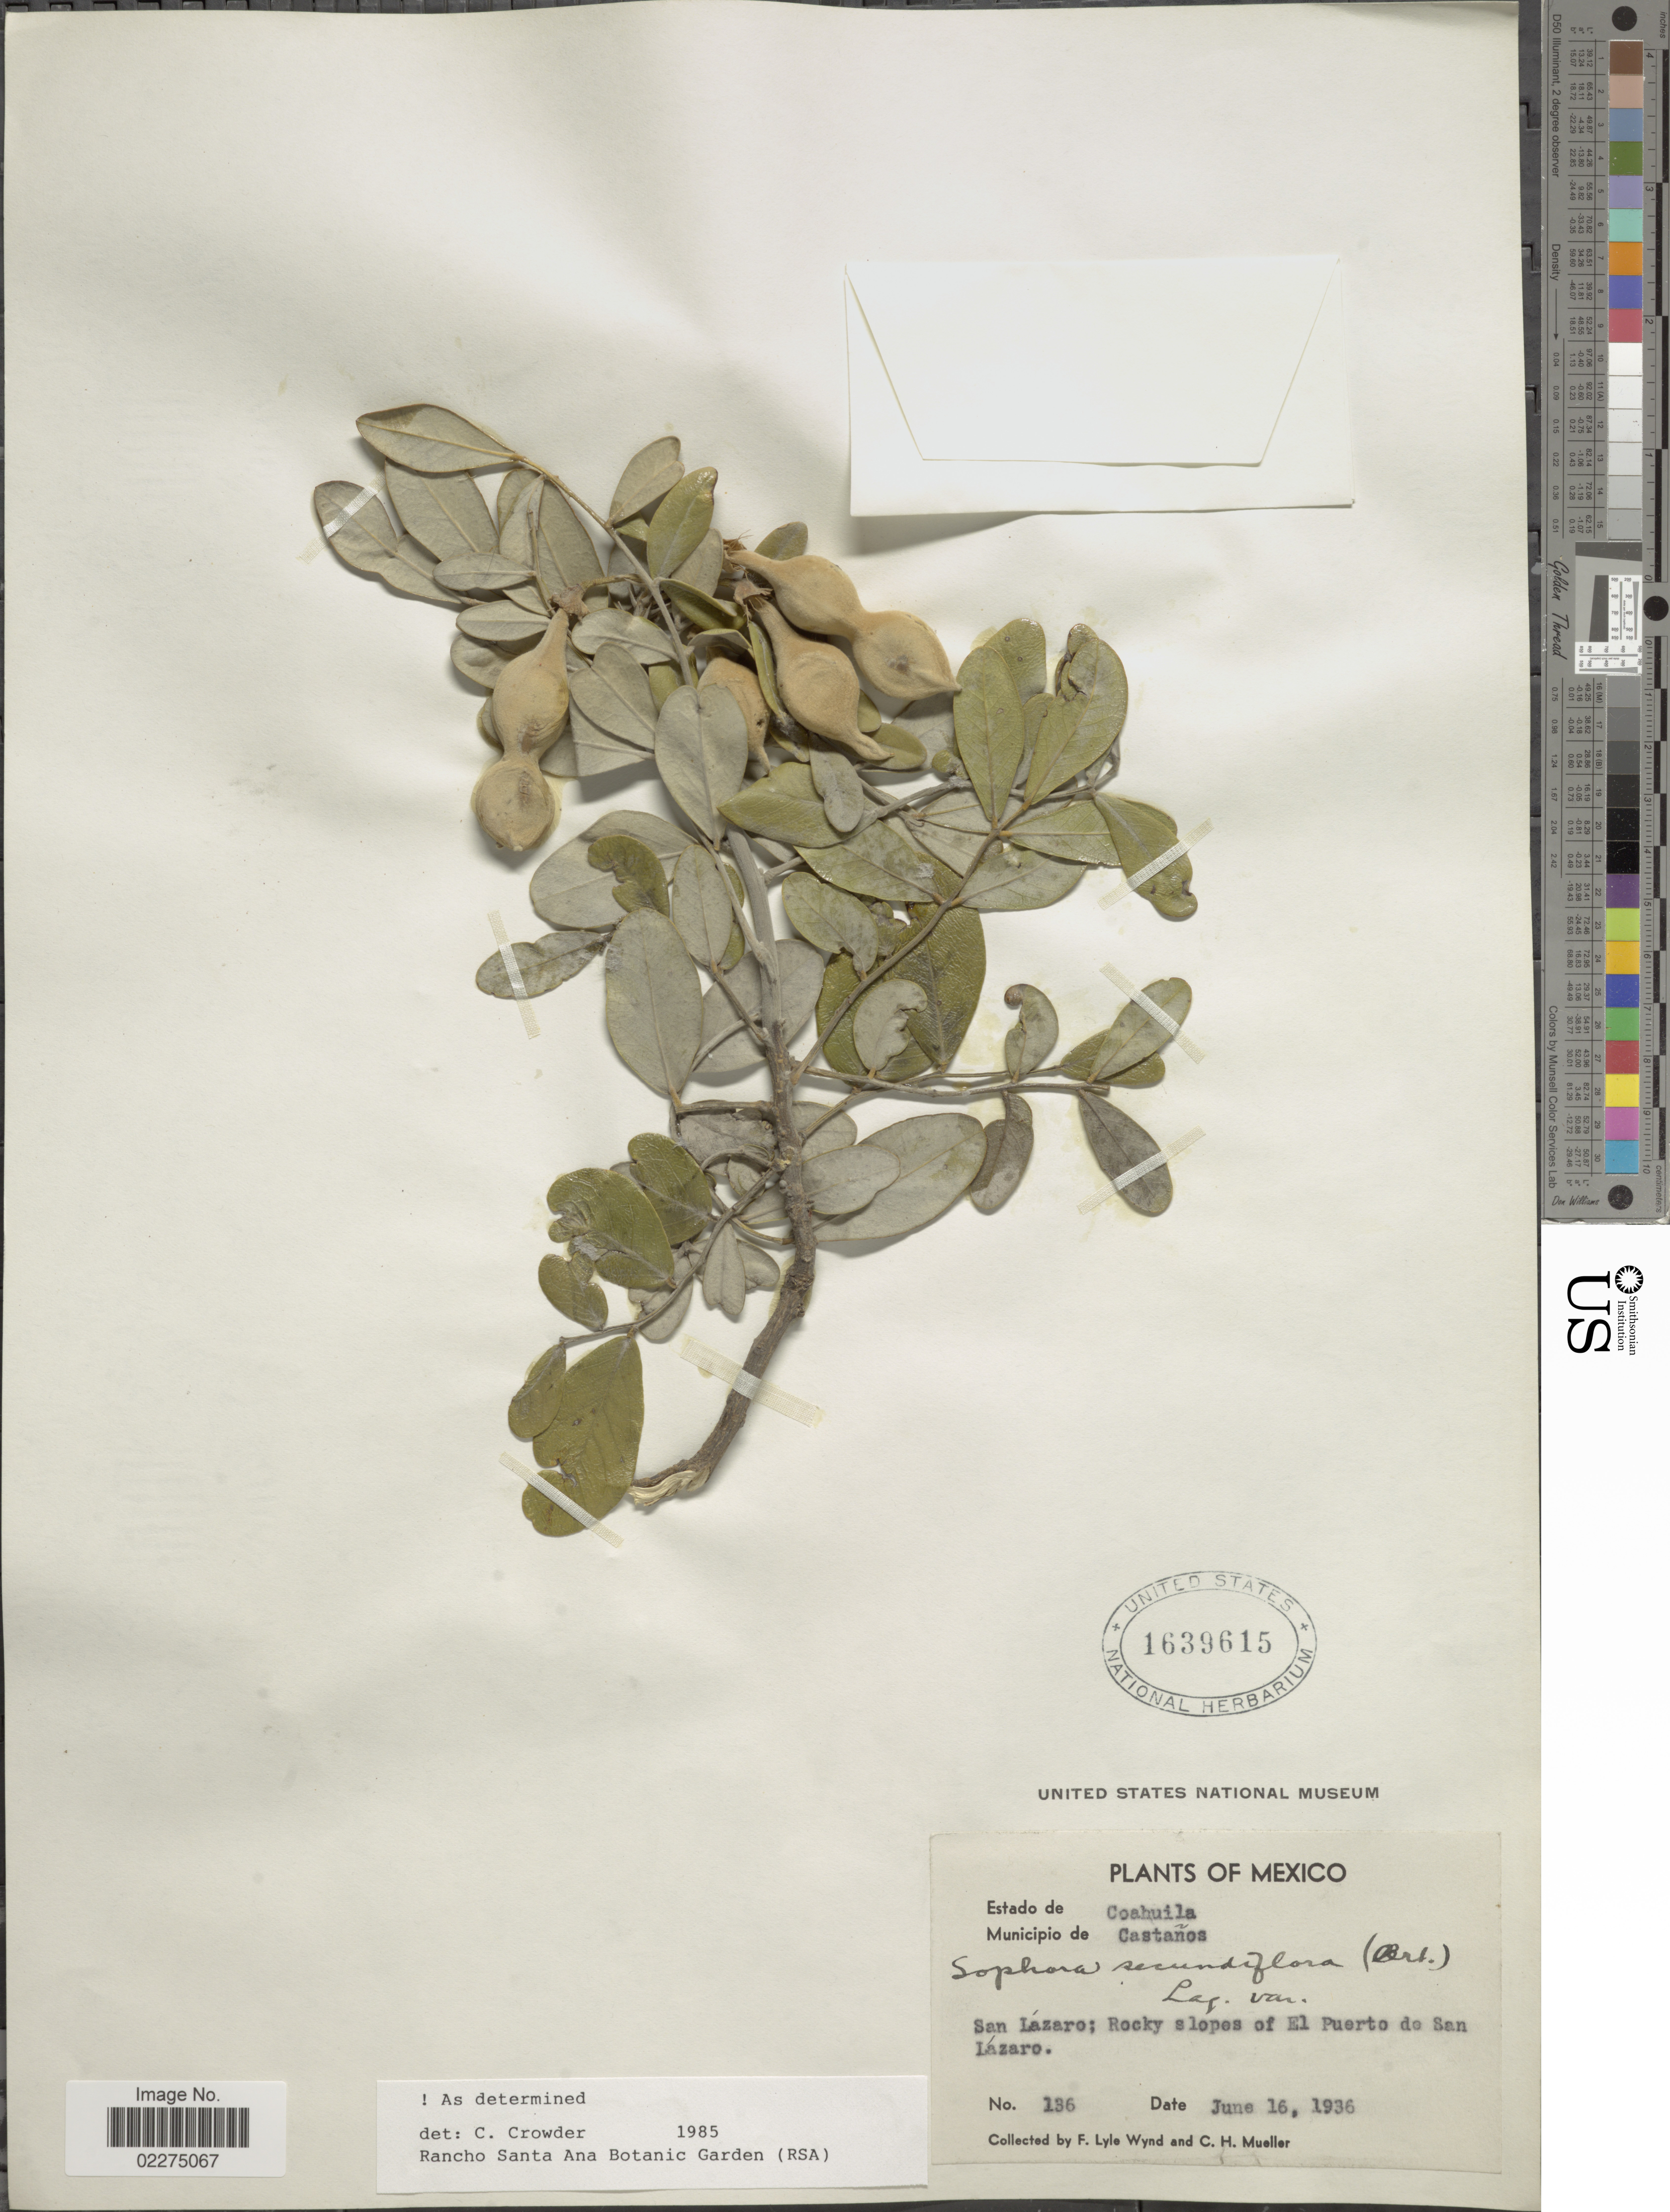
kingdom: Plantae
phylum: Tracheophyta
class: Magnoliopsida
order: Fabales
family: Fabaceae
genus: Dermatophyllum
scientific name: Dermatophyllum secundiflorum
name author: (Ortega) Gandhi & Reveal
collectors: F. L. Wynd & C. H. Mueller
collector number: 136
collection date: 1936-06-16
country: Mexico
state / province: Coahuila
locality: Municipio de Castaños. San Lázaro; El Puerto de San Lázaro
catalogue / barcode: US 1639615